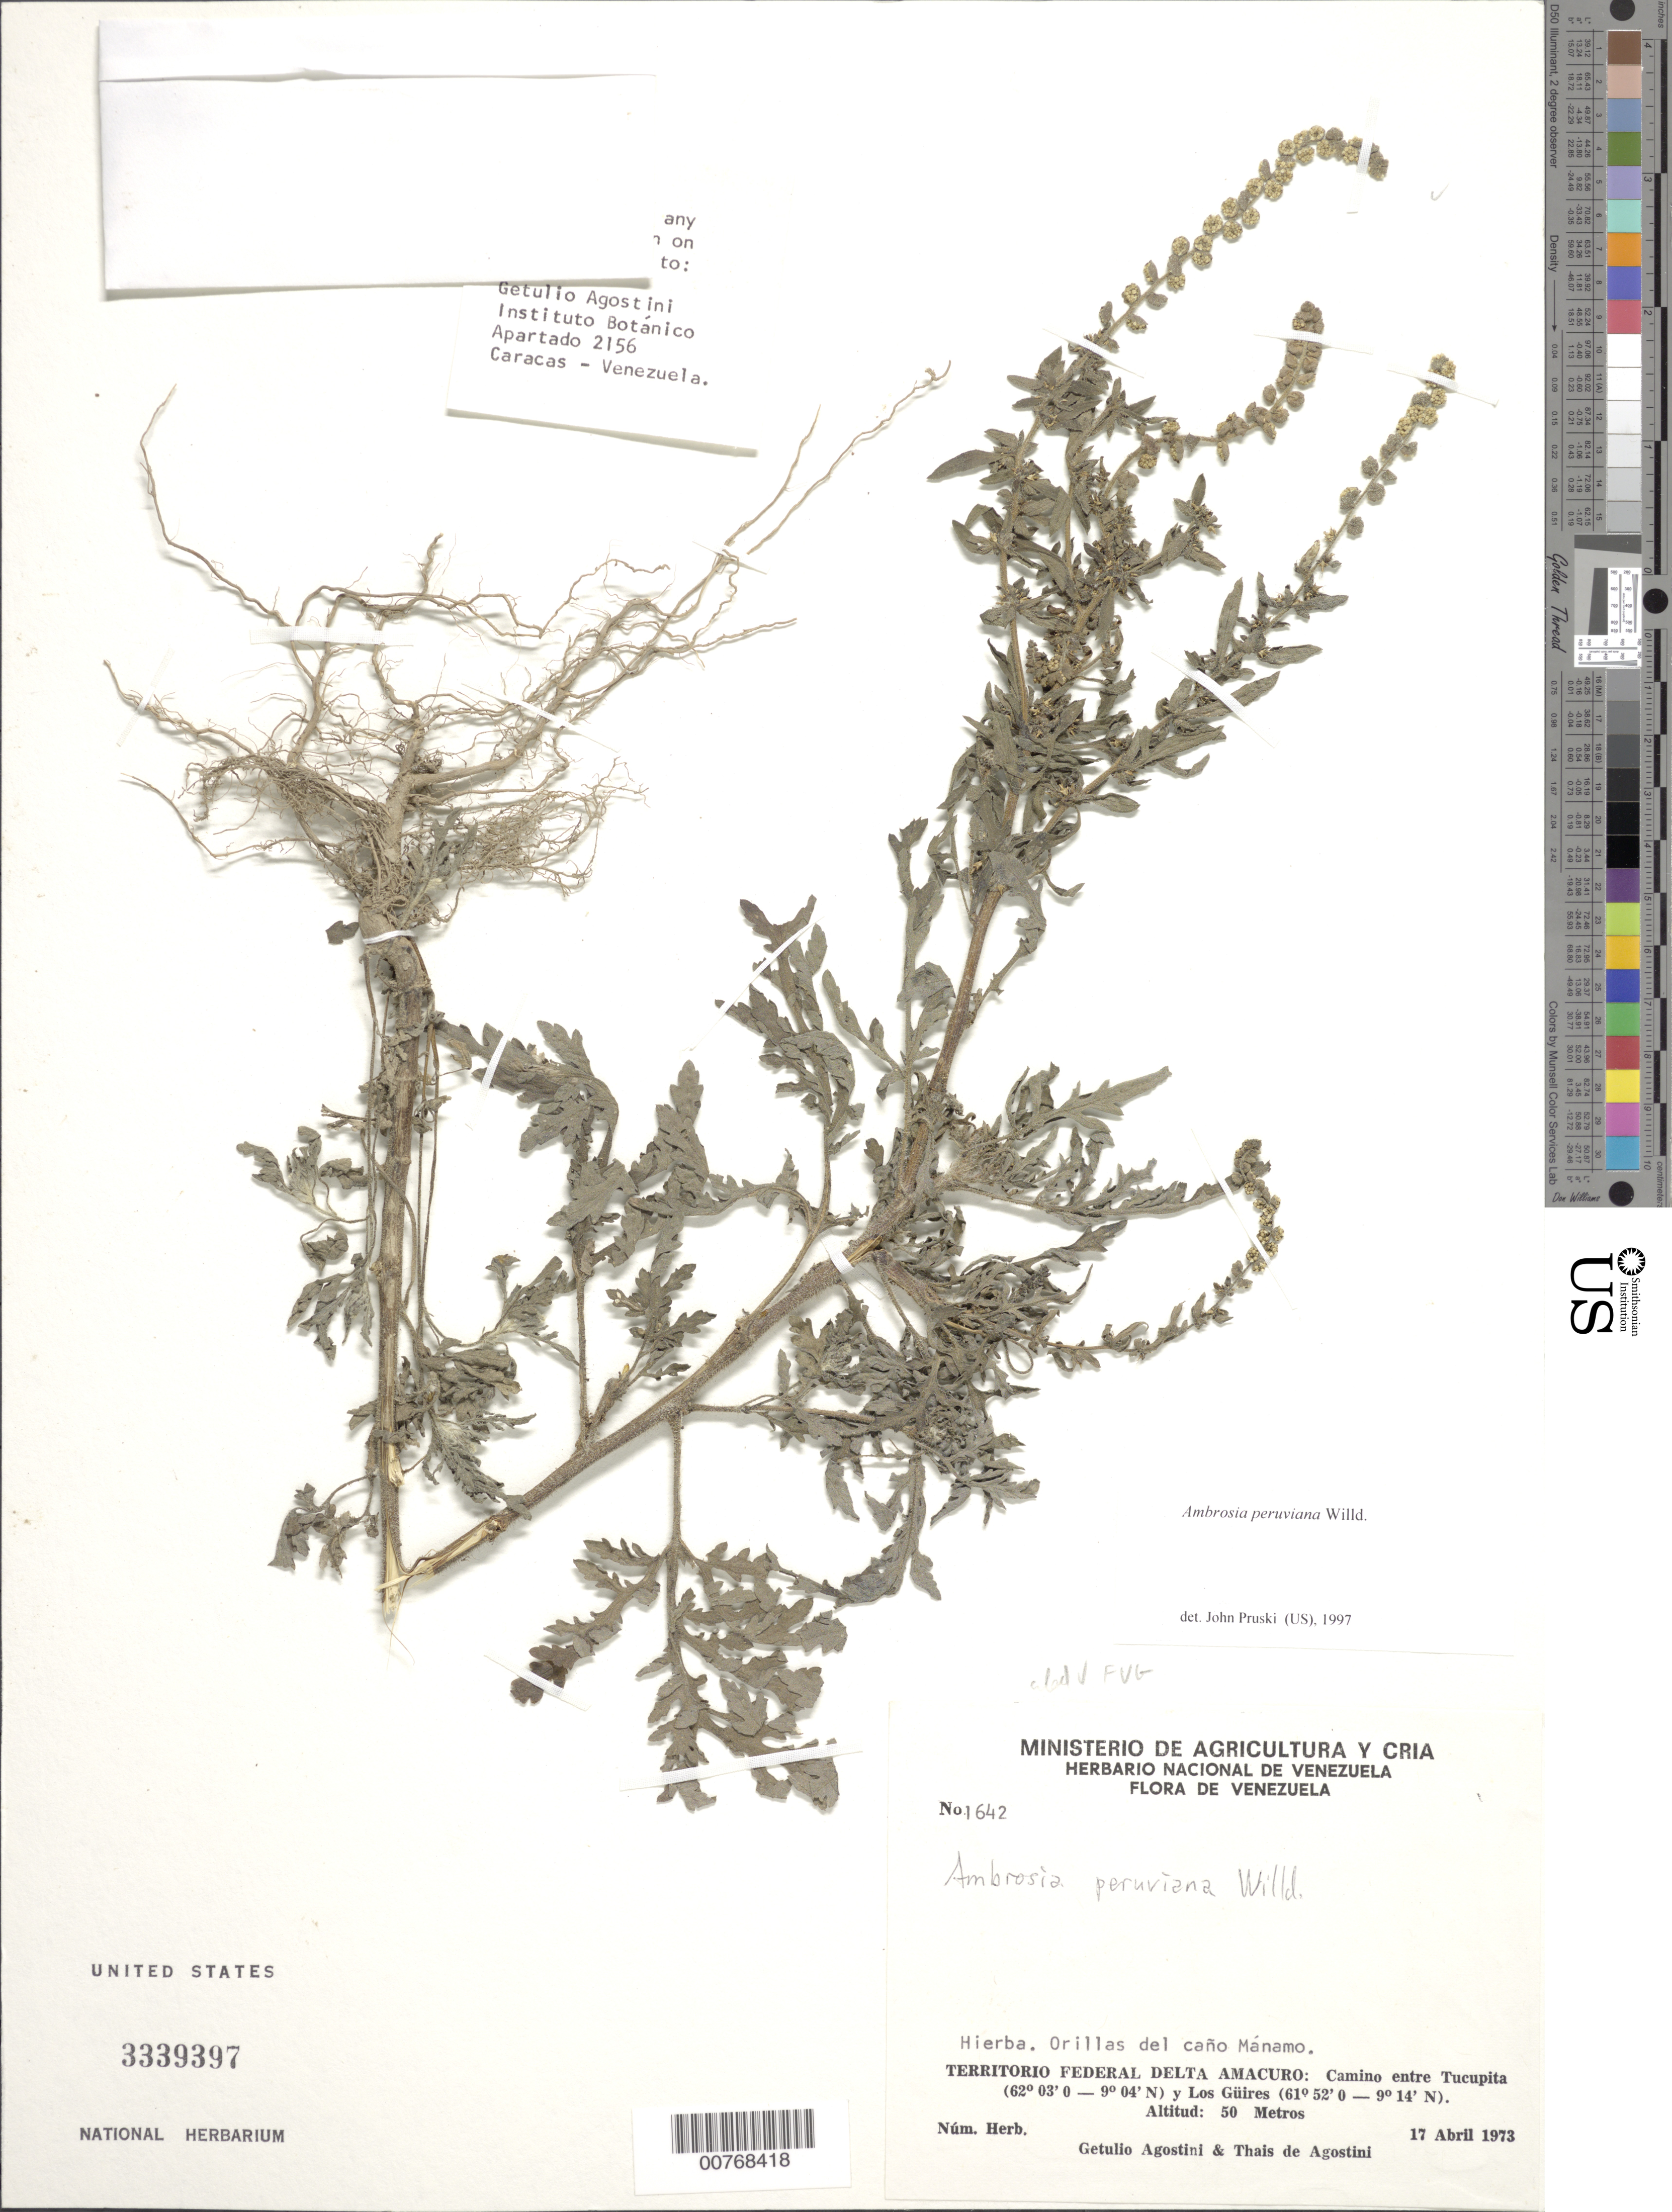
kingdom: Plantae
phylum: Tracheophyta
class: Magnoliopsida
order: Asterales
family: Asteraceae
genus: Ambrosia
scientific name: Ambrosia peruviana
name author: Willd.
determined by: Pruski, J. F.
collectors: G. Agostini & T. Agostini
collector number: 1642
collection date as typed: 17-Apr-73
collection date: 1973-04-17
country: Venezuela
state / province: Delta Amacuro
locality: Caño Manamo; camino entre Tucupita y Los Guires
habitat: Orillas del cano Manamo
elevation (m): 50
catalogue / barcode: US 3339397